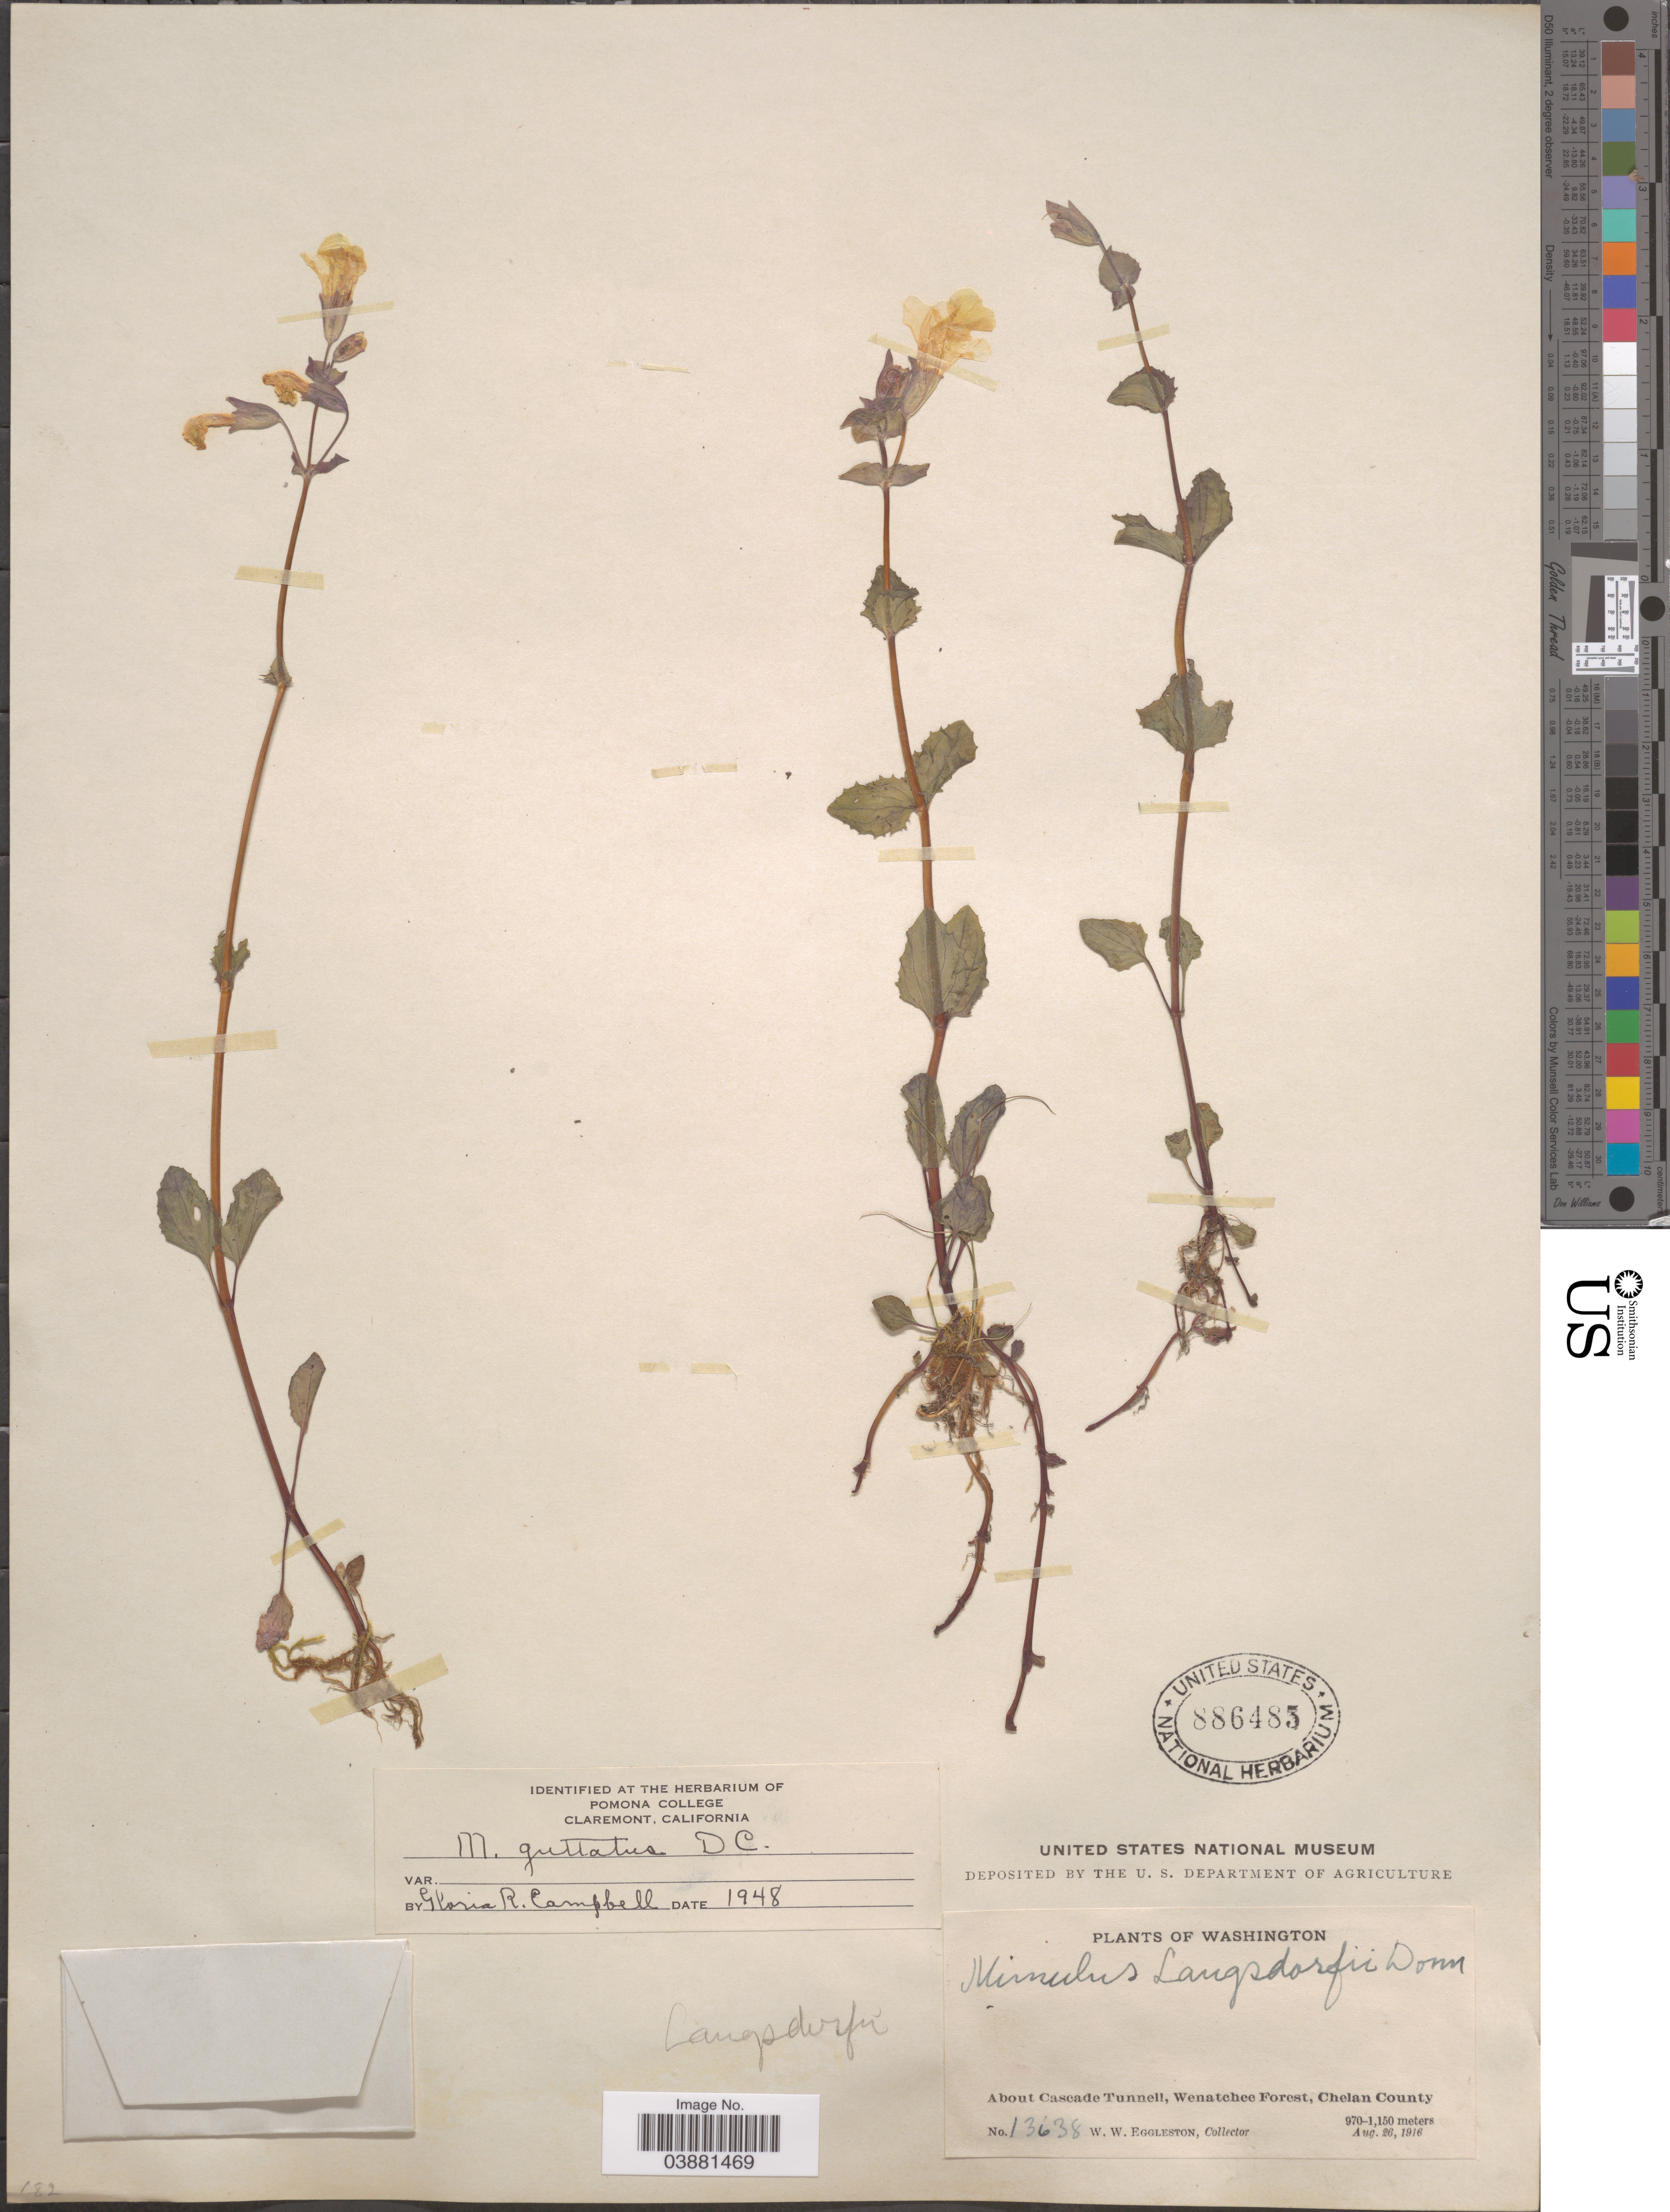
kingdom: Plantae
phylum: Tracheophyta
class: Magnoliopsida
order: Lamiales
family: Phrymaceae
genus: Mimulus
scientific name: Mimulus guttatus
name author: DC.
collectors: W. W. Eggleston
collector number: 13638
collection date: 1916-08-26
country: United States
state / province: Washington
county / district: Chelan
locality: About Cascade Tunnell, Wenatchee Forest, Chelan County.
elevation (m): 970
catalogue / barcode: US 886485